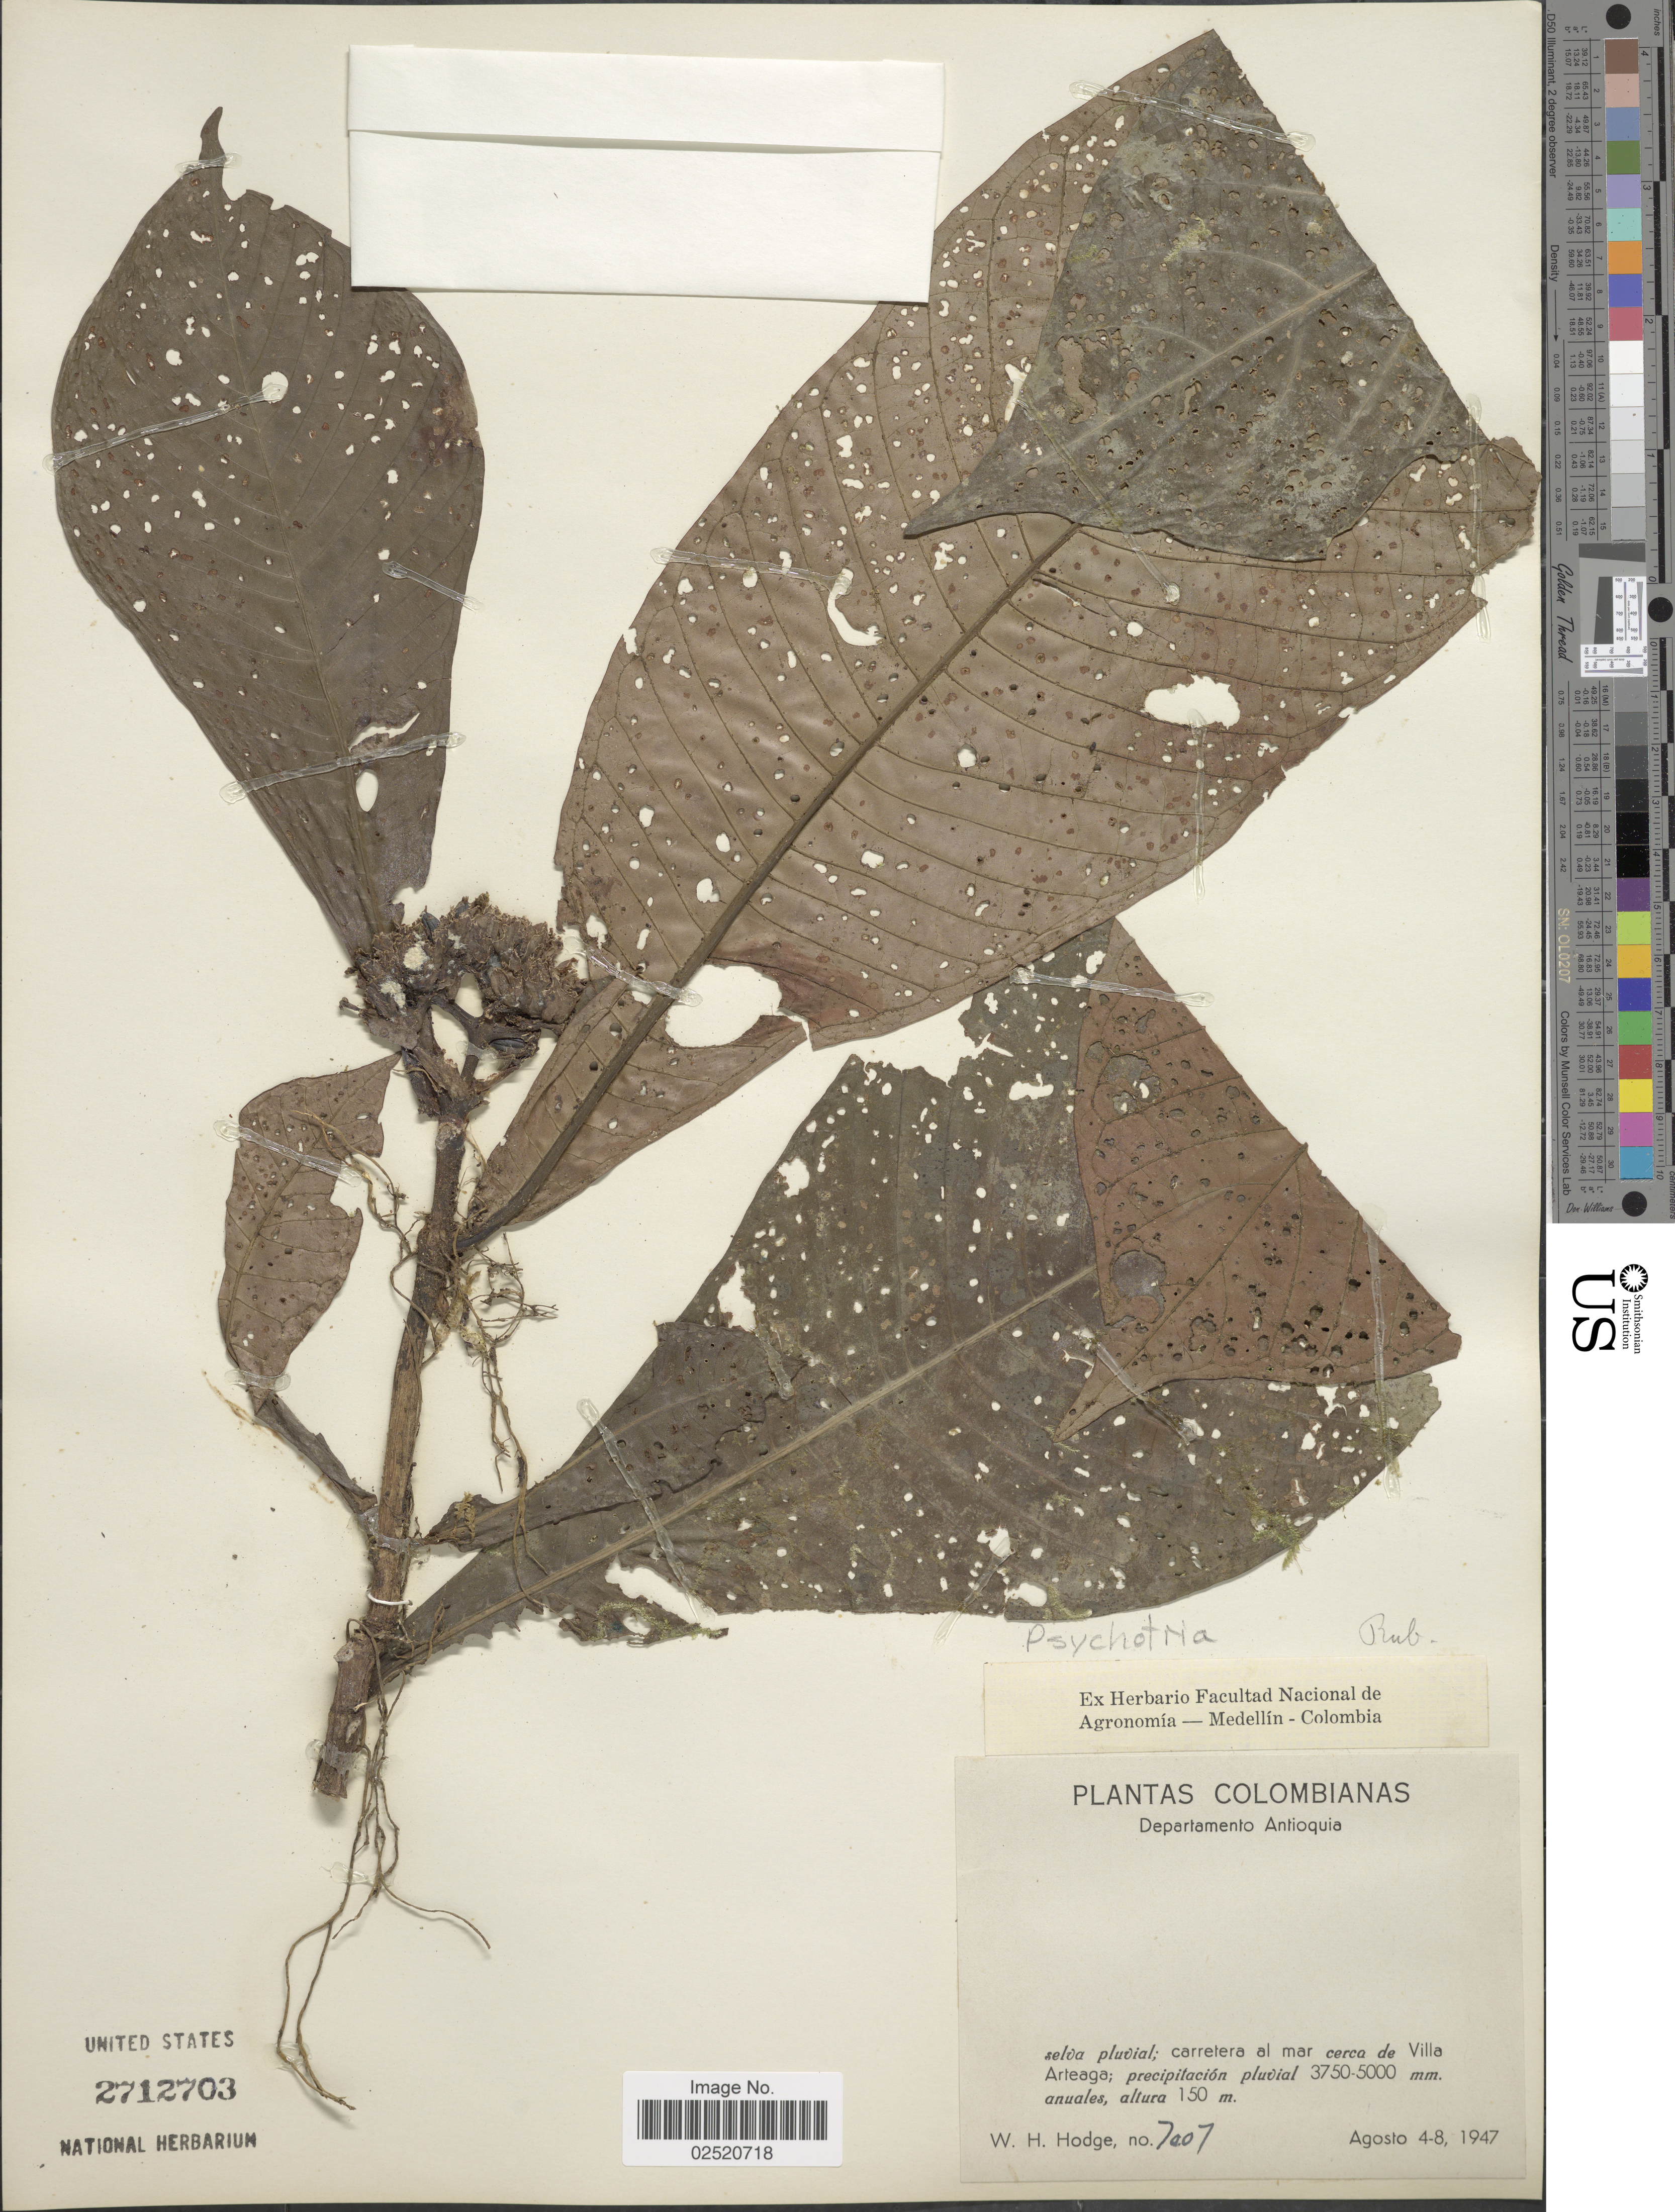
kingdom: Plantae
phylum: Tracheophyta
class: Magnoliopsida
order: Gentianales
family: Rubiaceae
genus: Psychotria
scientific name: Psychotria sp.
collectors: W. Hodge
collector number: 7007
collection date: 1947-08-04/1947-08-08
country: Colombia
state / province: Antioquia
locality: Cerca de Villa Arteaga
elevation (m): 150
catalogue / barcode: US 2712703